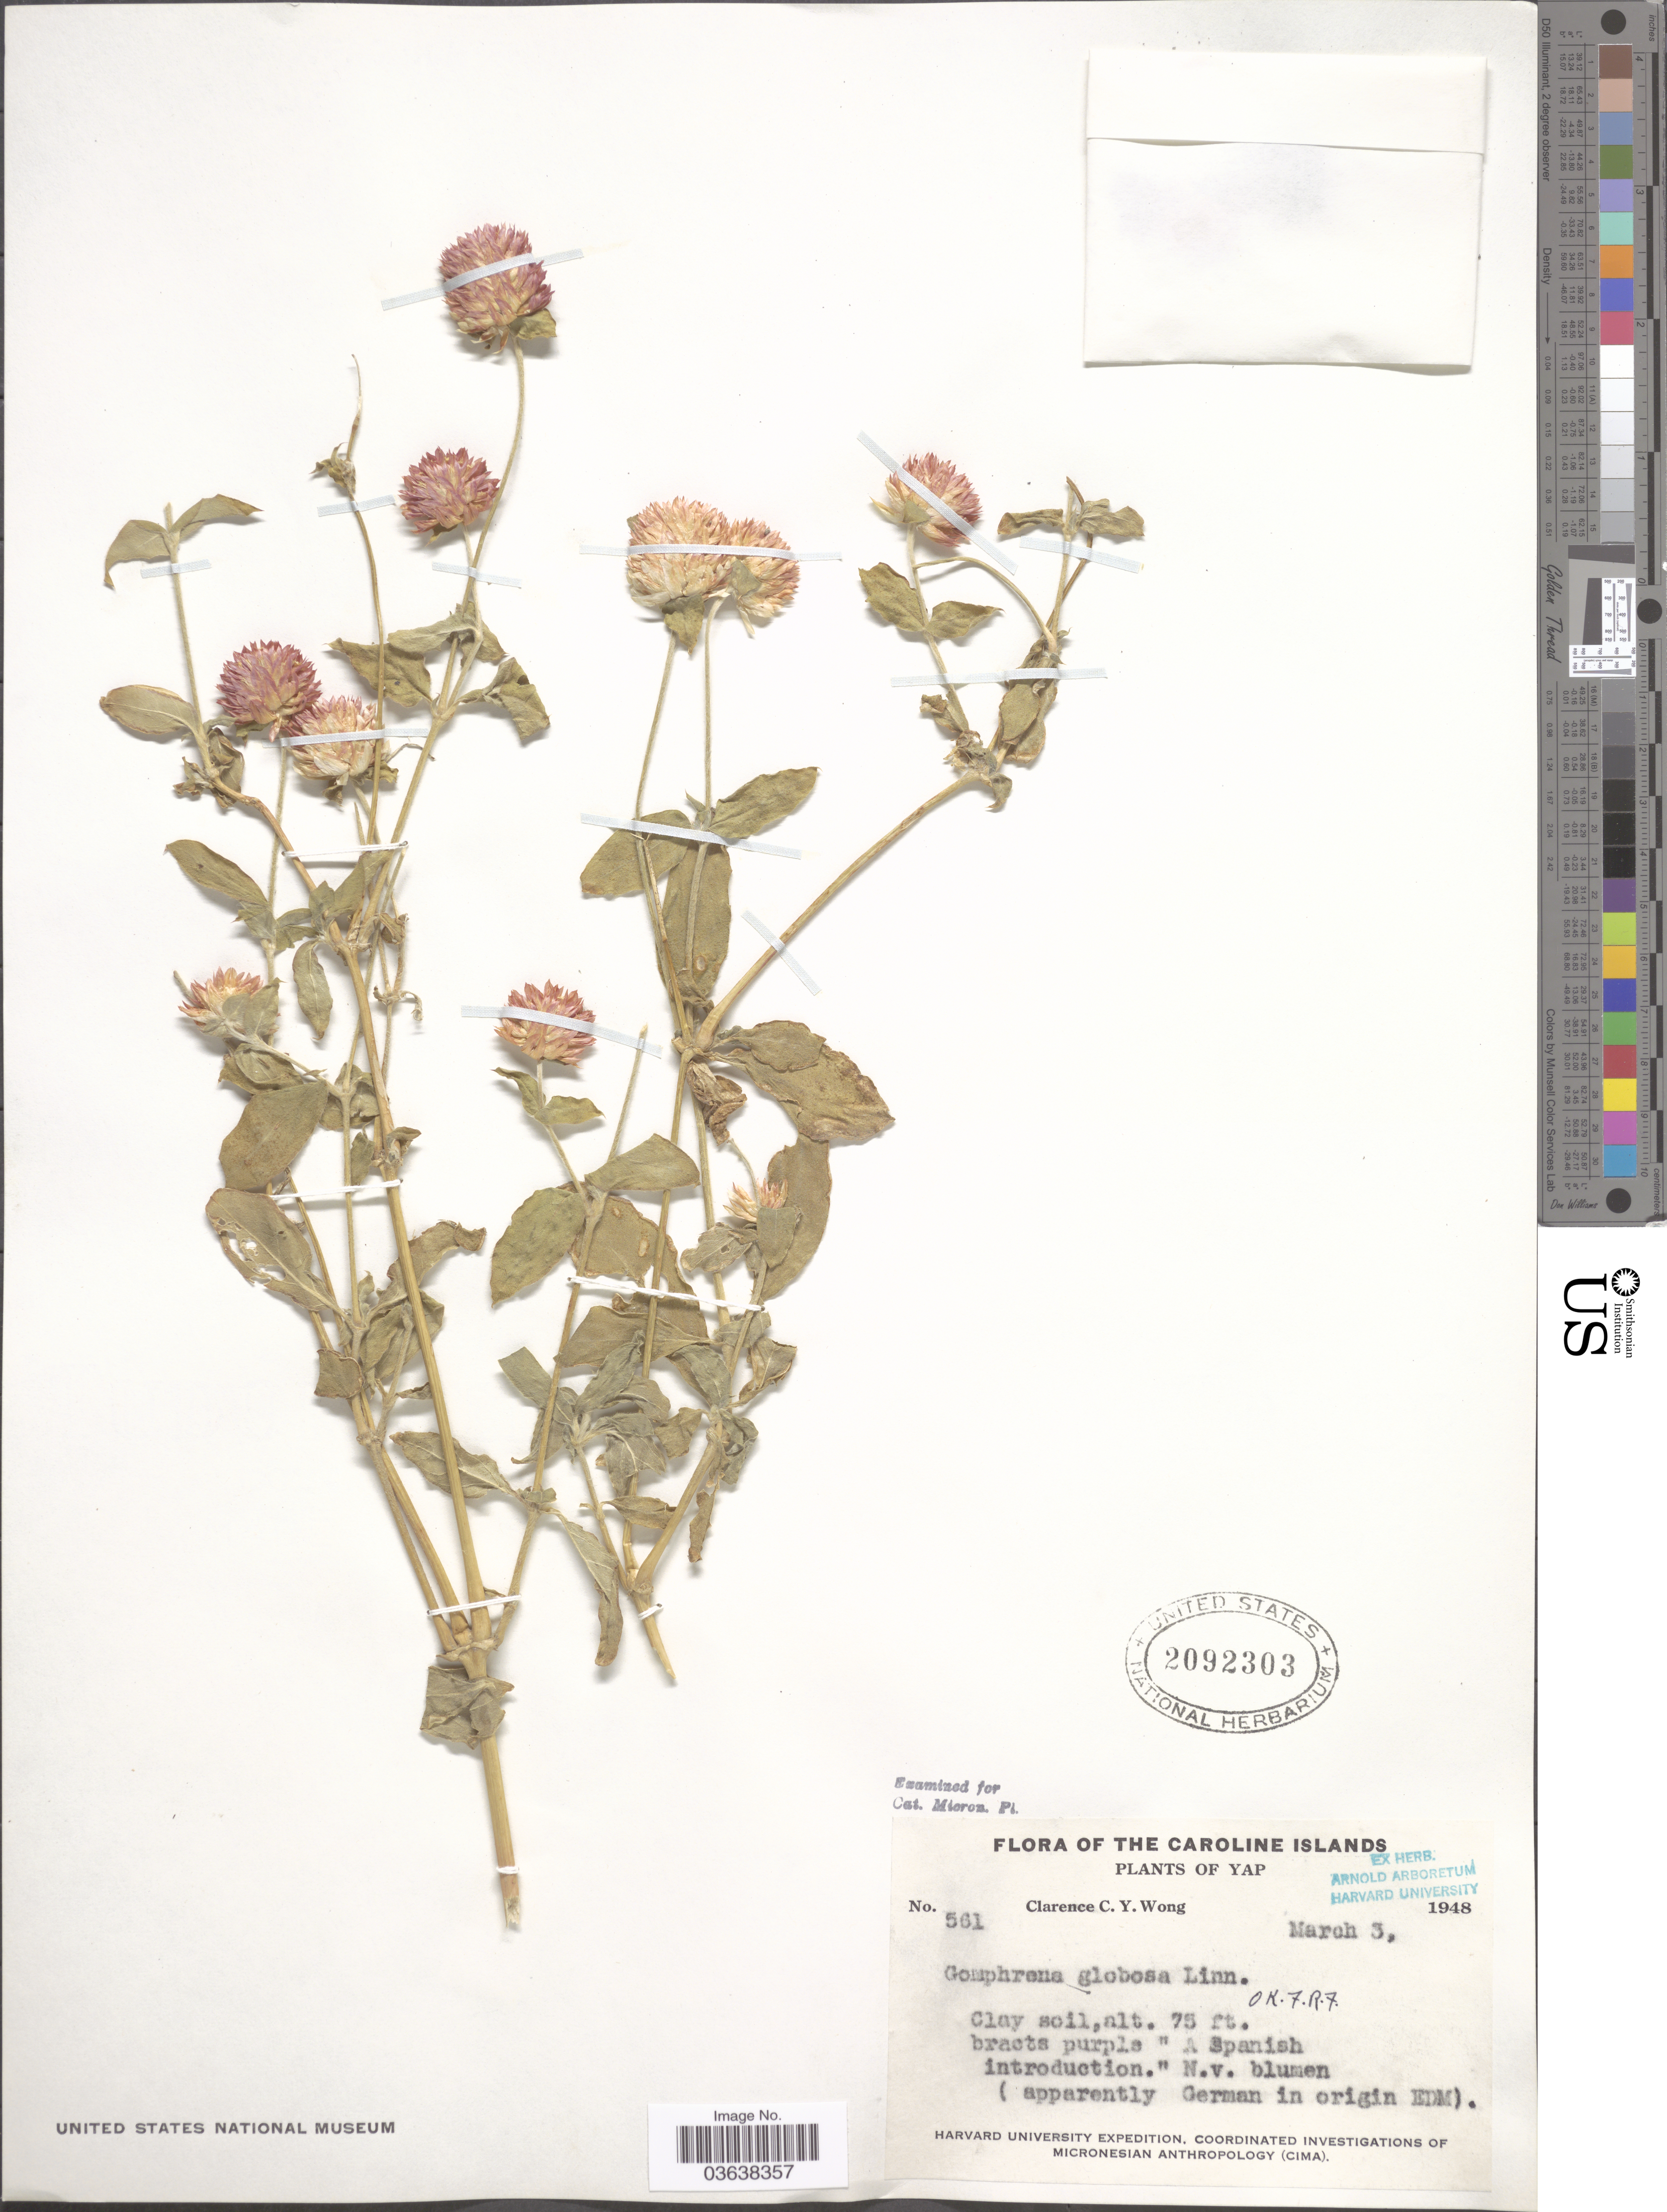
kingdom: Plantae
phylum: Tracheophyta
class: Magnoliopsida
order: Caryophyllales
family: Amaranthaceae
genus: Gomphrena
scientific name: Gomphrena globosa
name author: L.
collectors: C. Wong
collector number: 561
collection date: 1948-03-03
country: Micronesia, Federated States of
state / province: Yap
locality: The Caroline Islands.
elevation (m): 23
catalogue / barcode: US 2092303